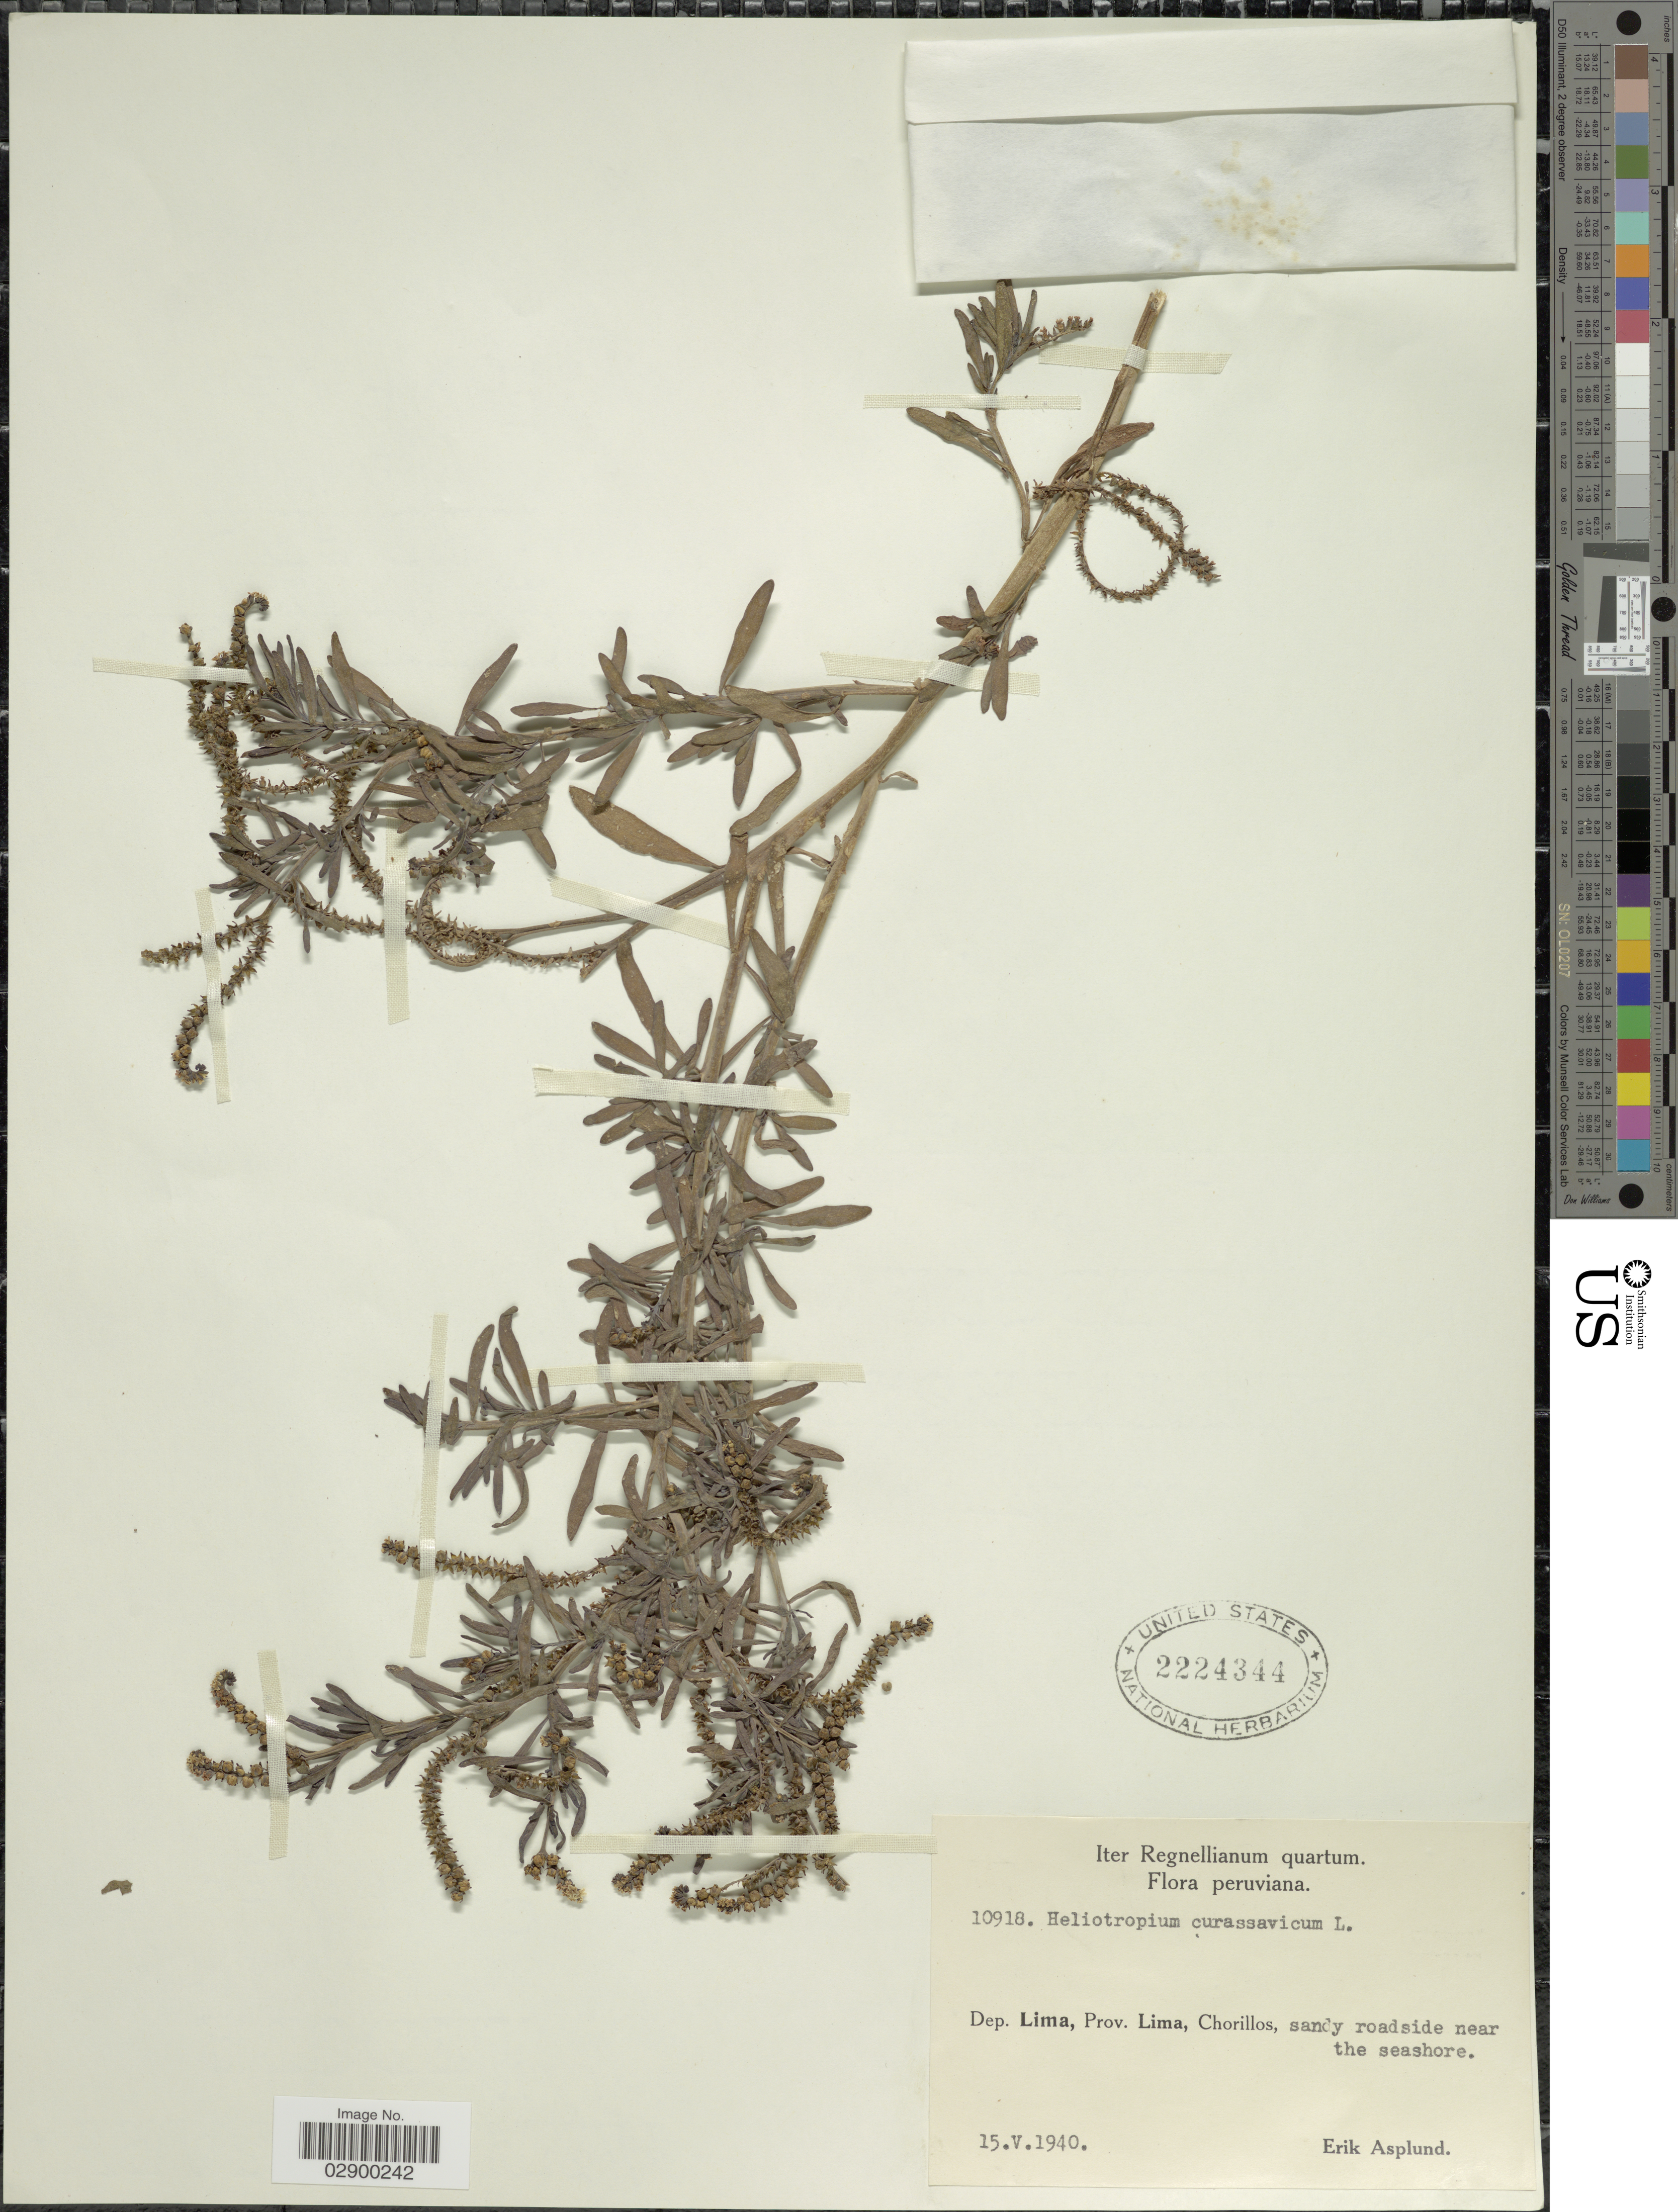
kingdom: Plantae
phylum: Tracheophyta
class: Magnoliopsida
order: Boraginales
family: Heliotropiaceae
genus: Heliotropium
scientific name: Heliotropium curassavicum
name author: L.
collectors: E. Asplund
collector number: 10918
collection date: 1940-05-15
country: Peru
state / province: Lima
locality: Dep. Lima, Prov. Lima, Chorillos.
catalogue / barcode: US 2224344